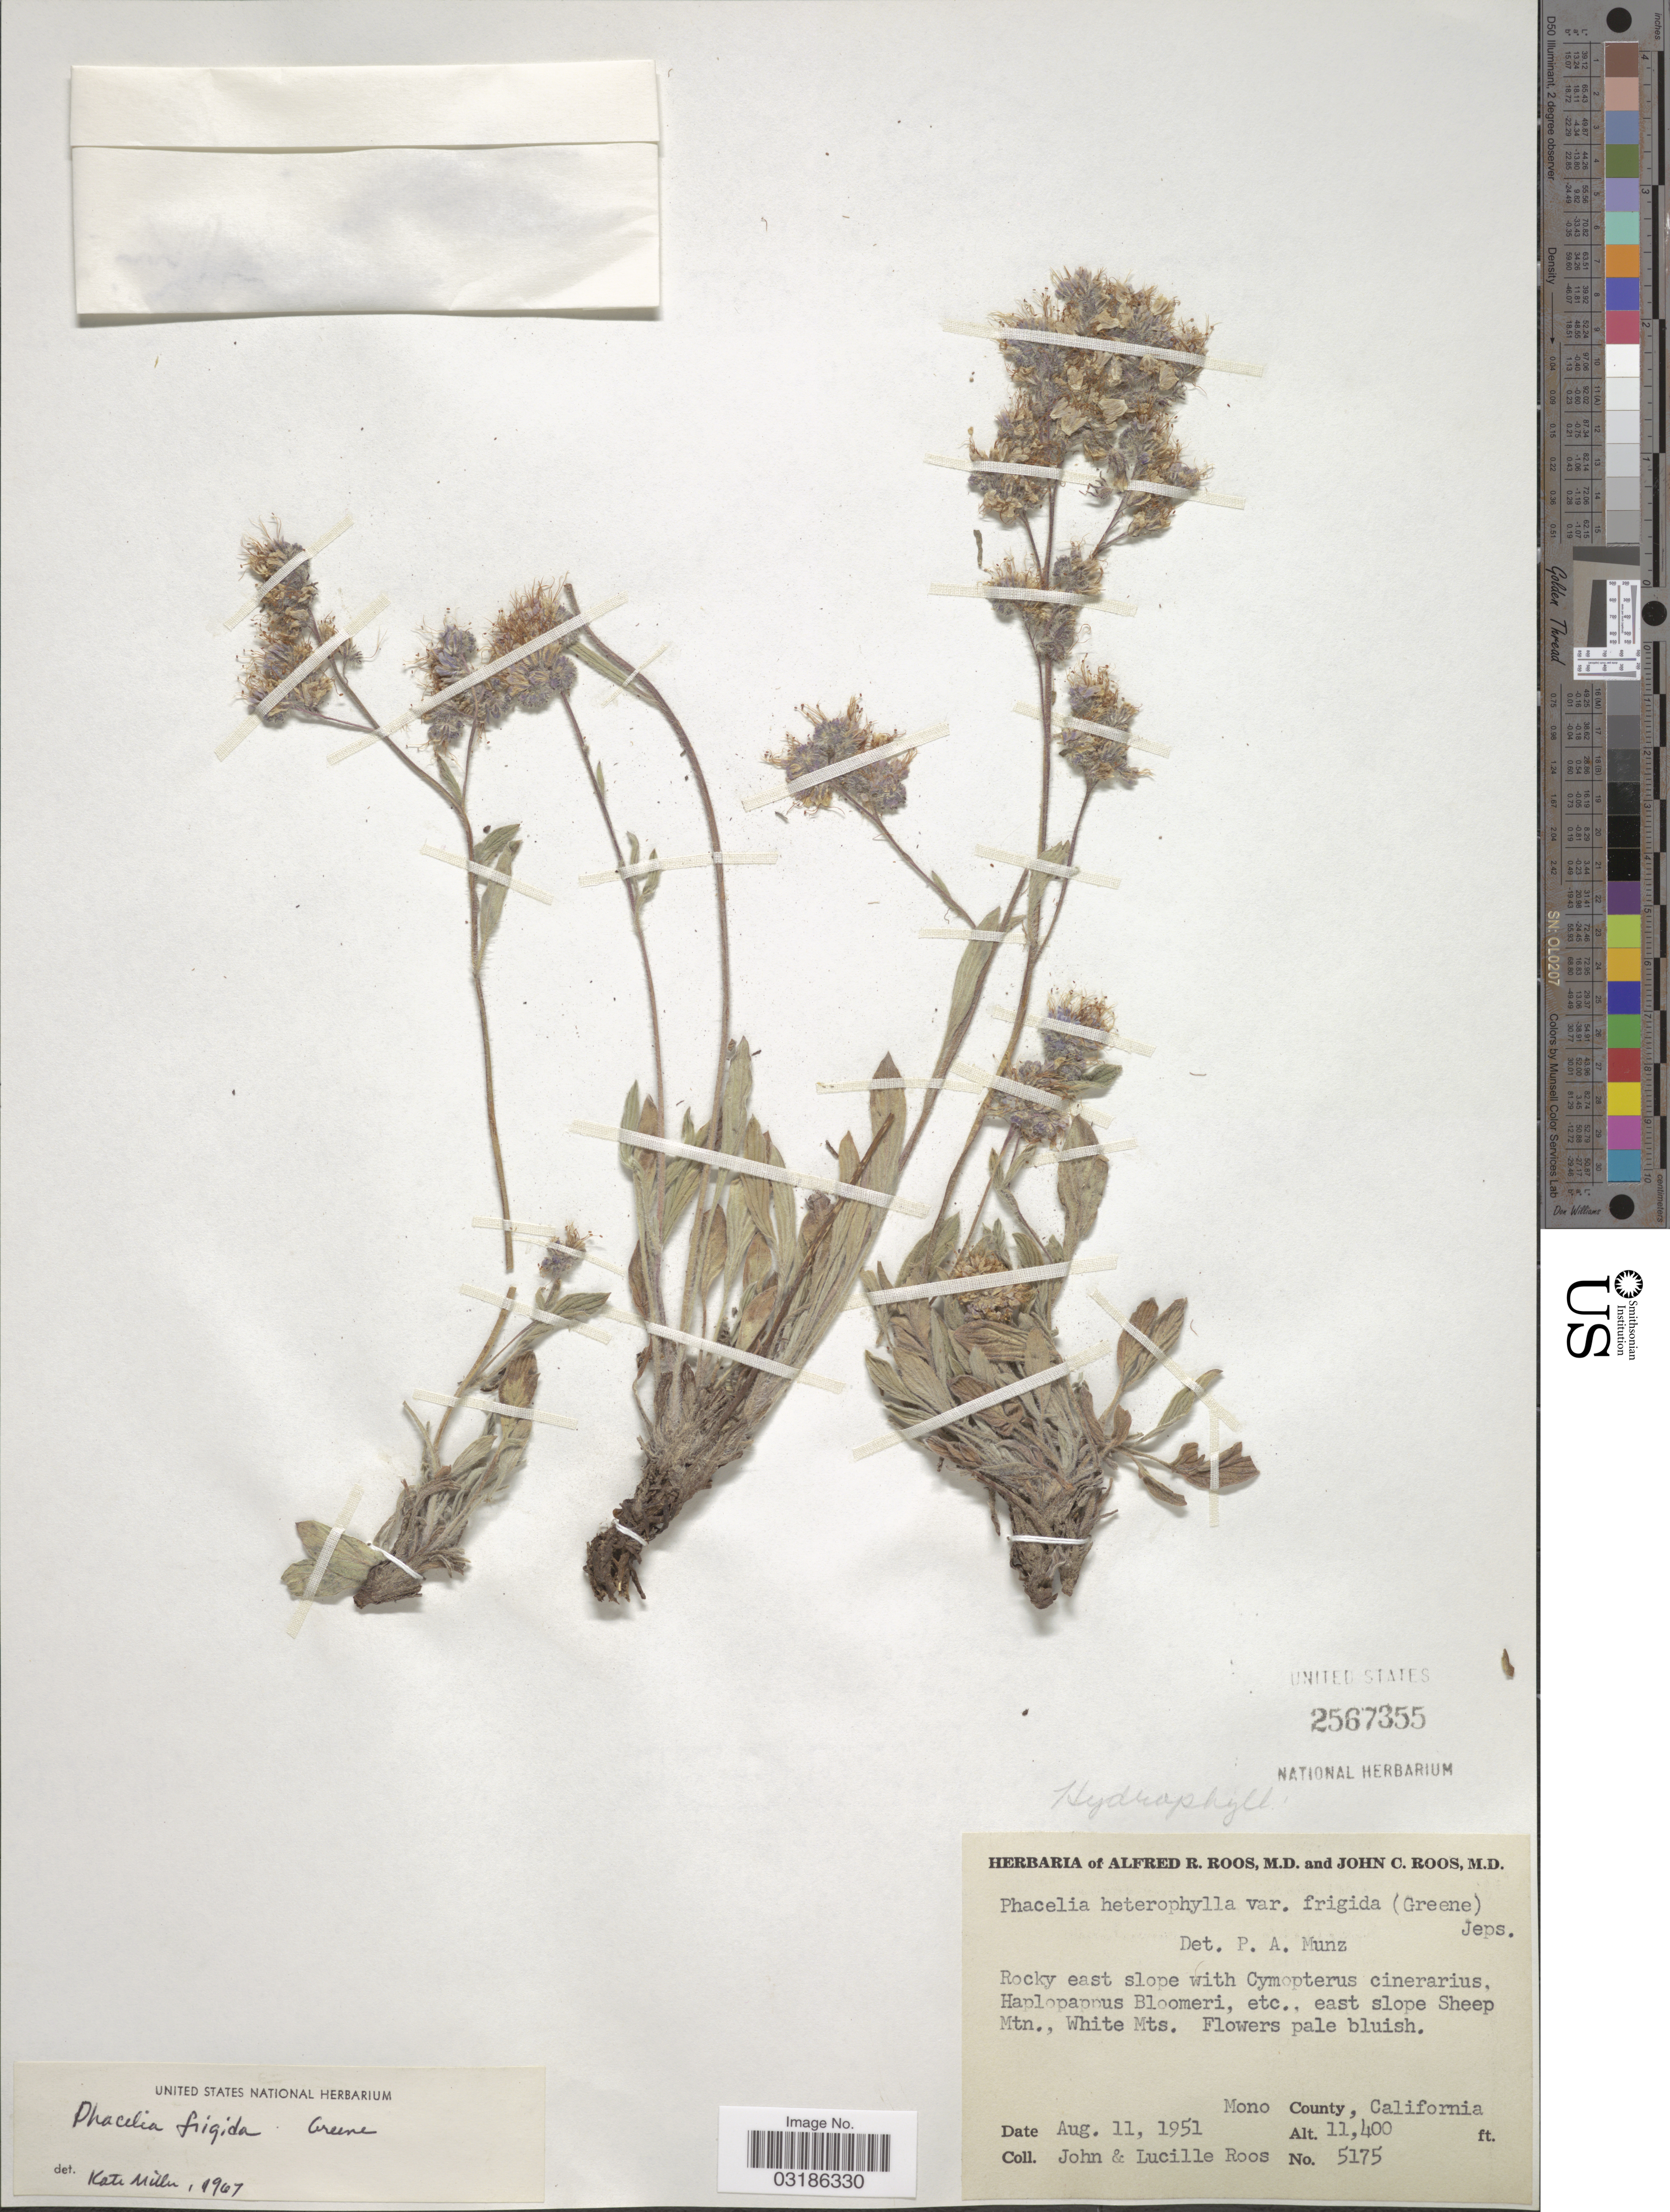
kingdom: Plantae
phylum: Tracheophyta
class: Magnoliopsida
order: Boraginales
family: Hydrophyllaceae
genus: Phacelia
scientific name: Phacelia frigida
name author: Greene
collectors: J. C. Roos & L. Roos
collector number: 5175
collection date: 1951-08-11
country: United States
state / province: California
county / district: Mono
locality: East slope Sheep Mtn., White Mts. Mono County.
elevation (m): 3475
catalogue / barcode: US 2567355